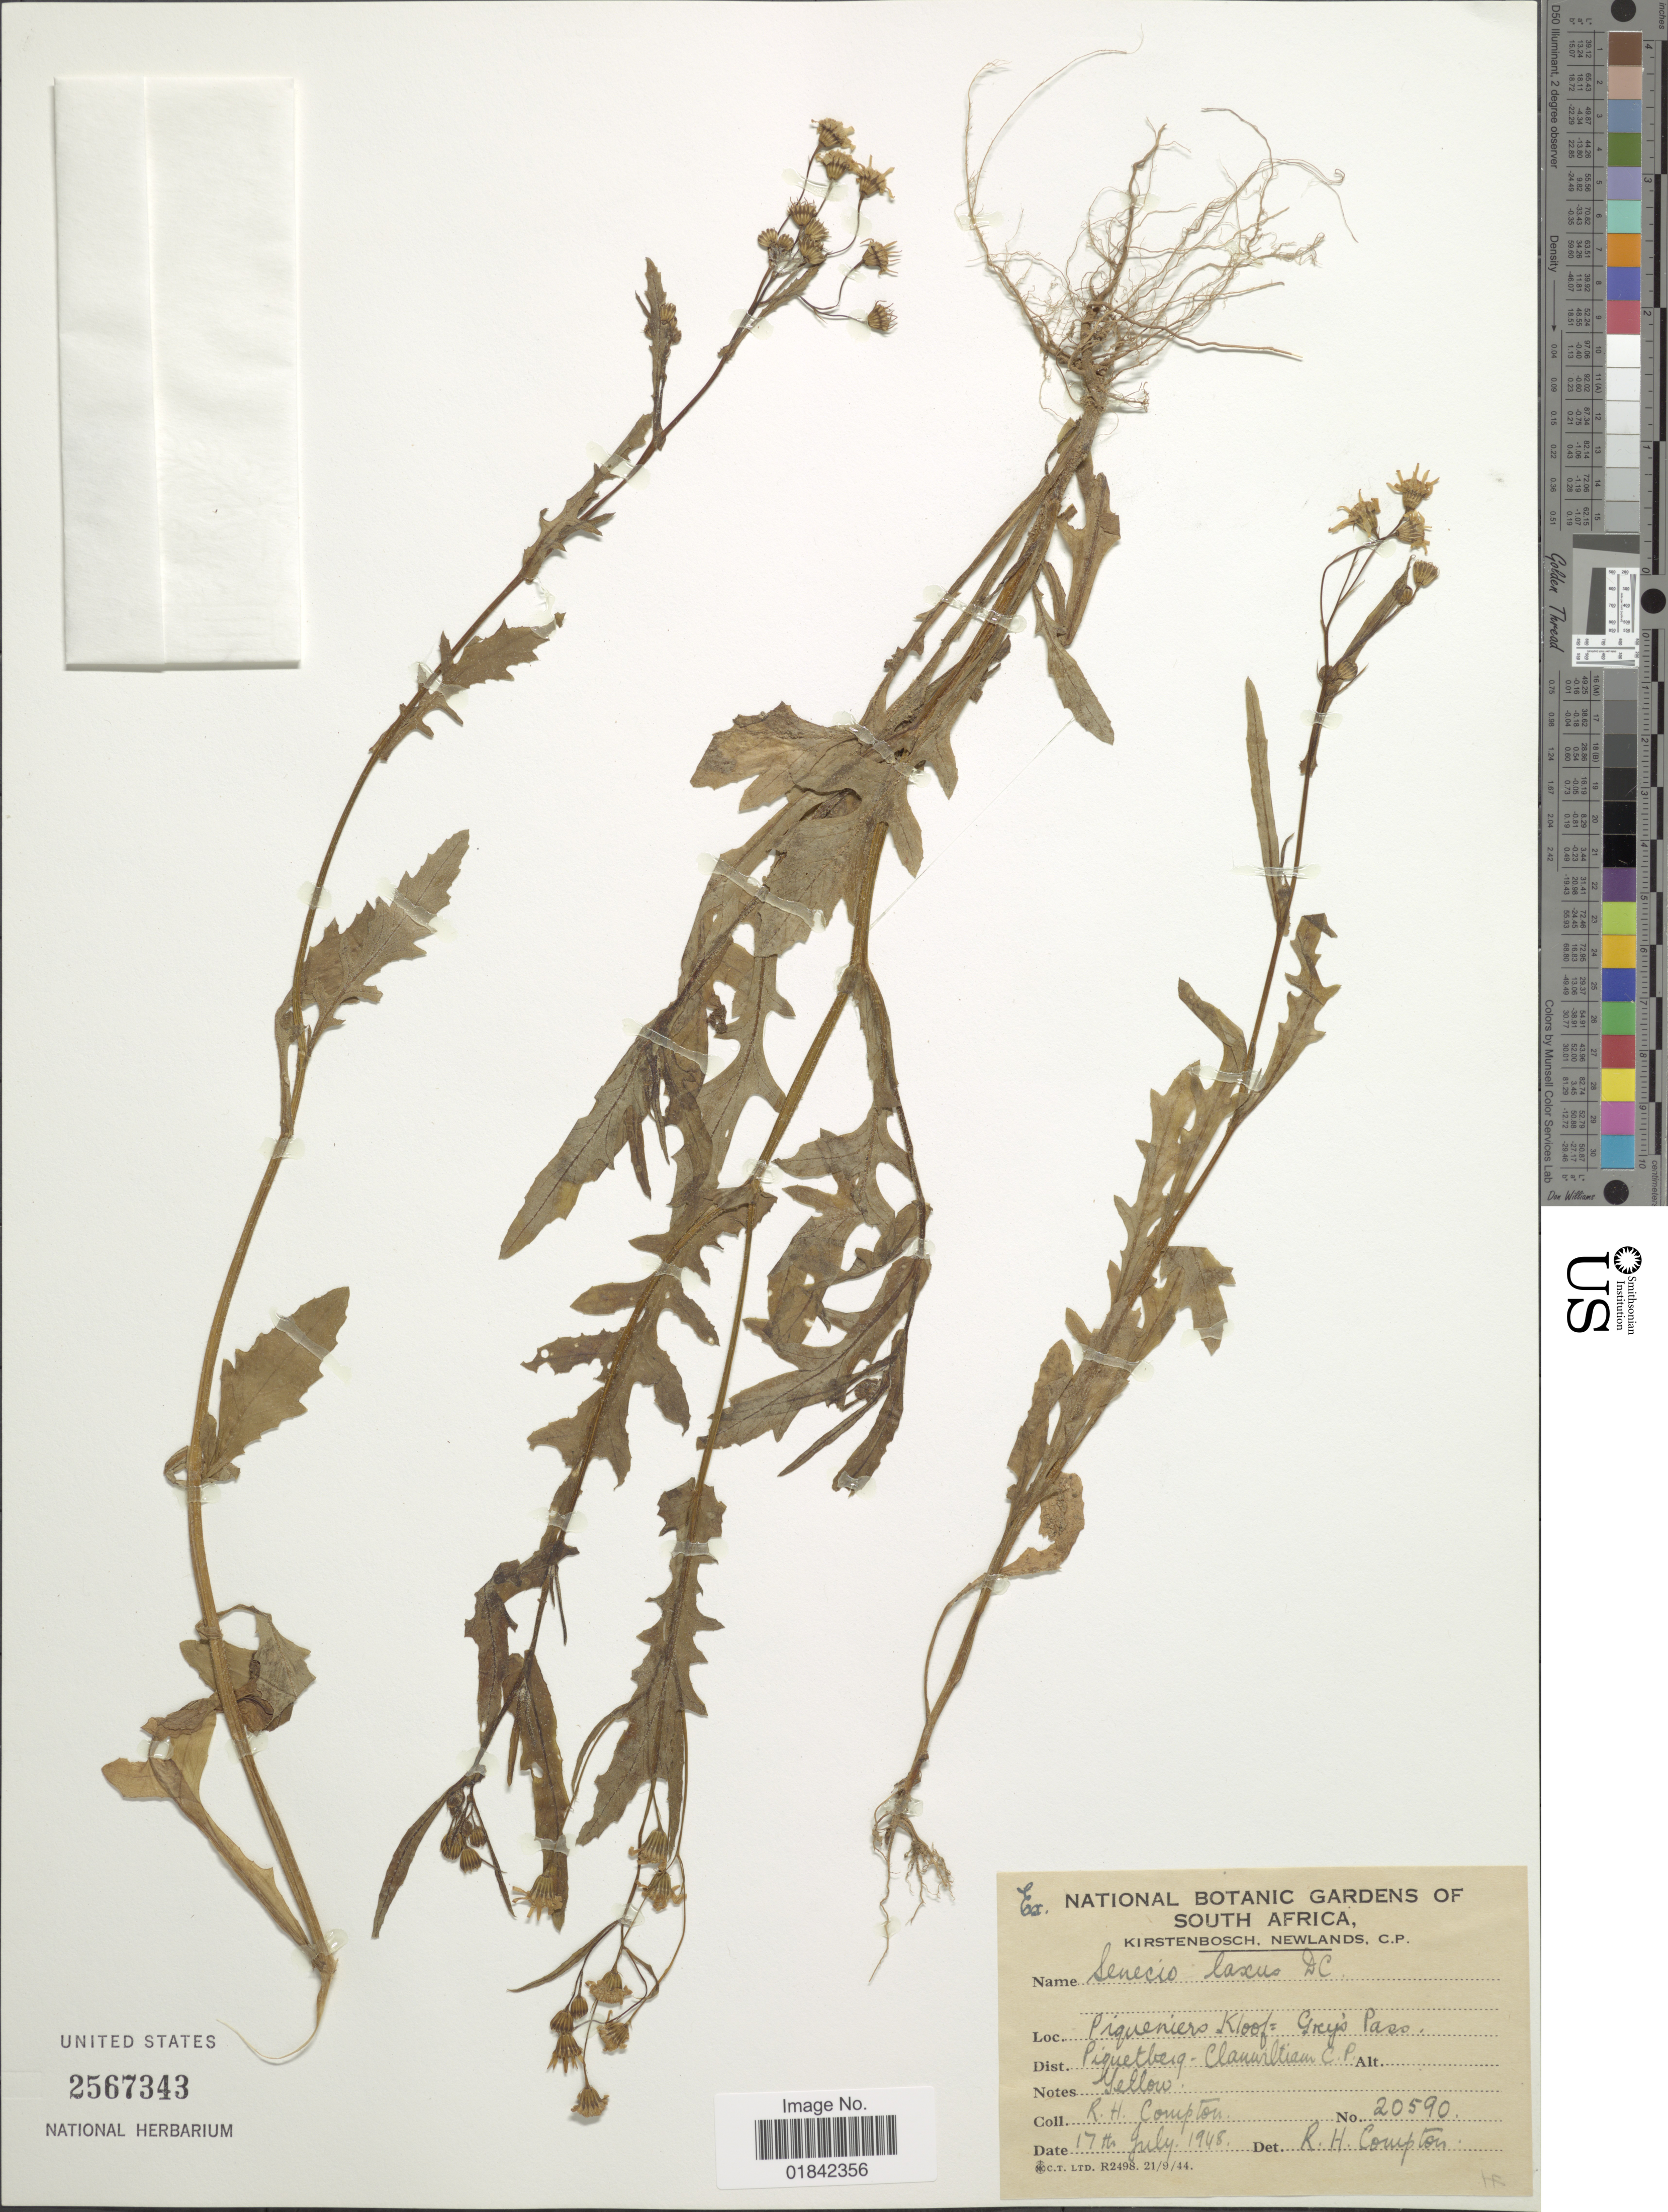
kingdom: Plantae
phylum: Tracheophyta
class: Magnoliopsida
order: Asterales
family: Asteraceae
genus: Senecio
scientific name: Senecio laxus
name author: DC.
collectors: R. H. Compton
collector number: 20590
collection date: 1945-07-17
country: South Africa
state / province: Western Cape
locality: Piqueniers Kloof, Grey's Pass, Piquetberg, Clanwilliam.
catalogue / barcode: US 2567343